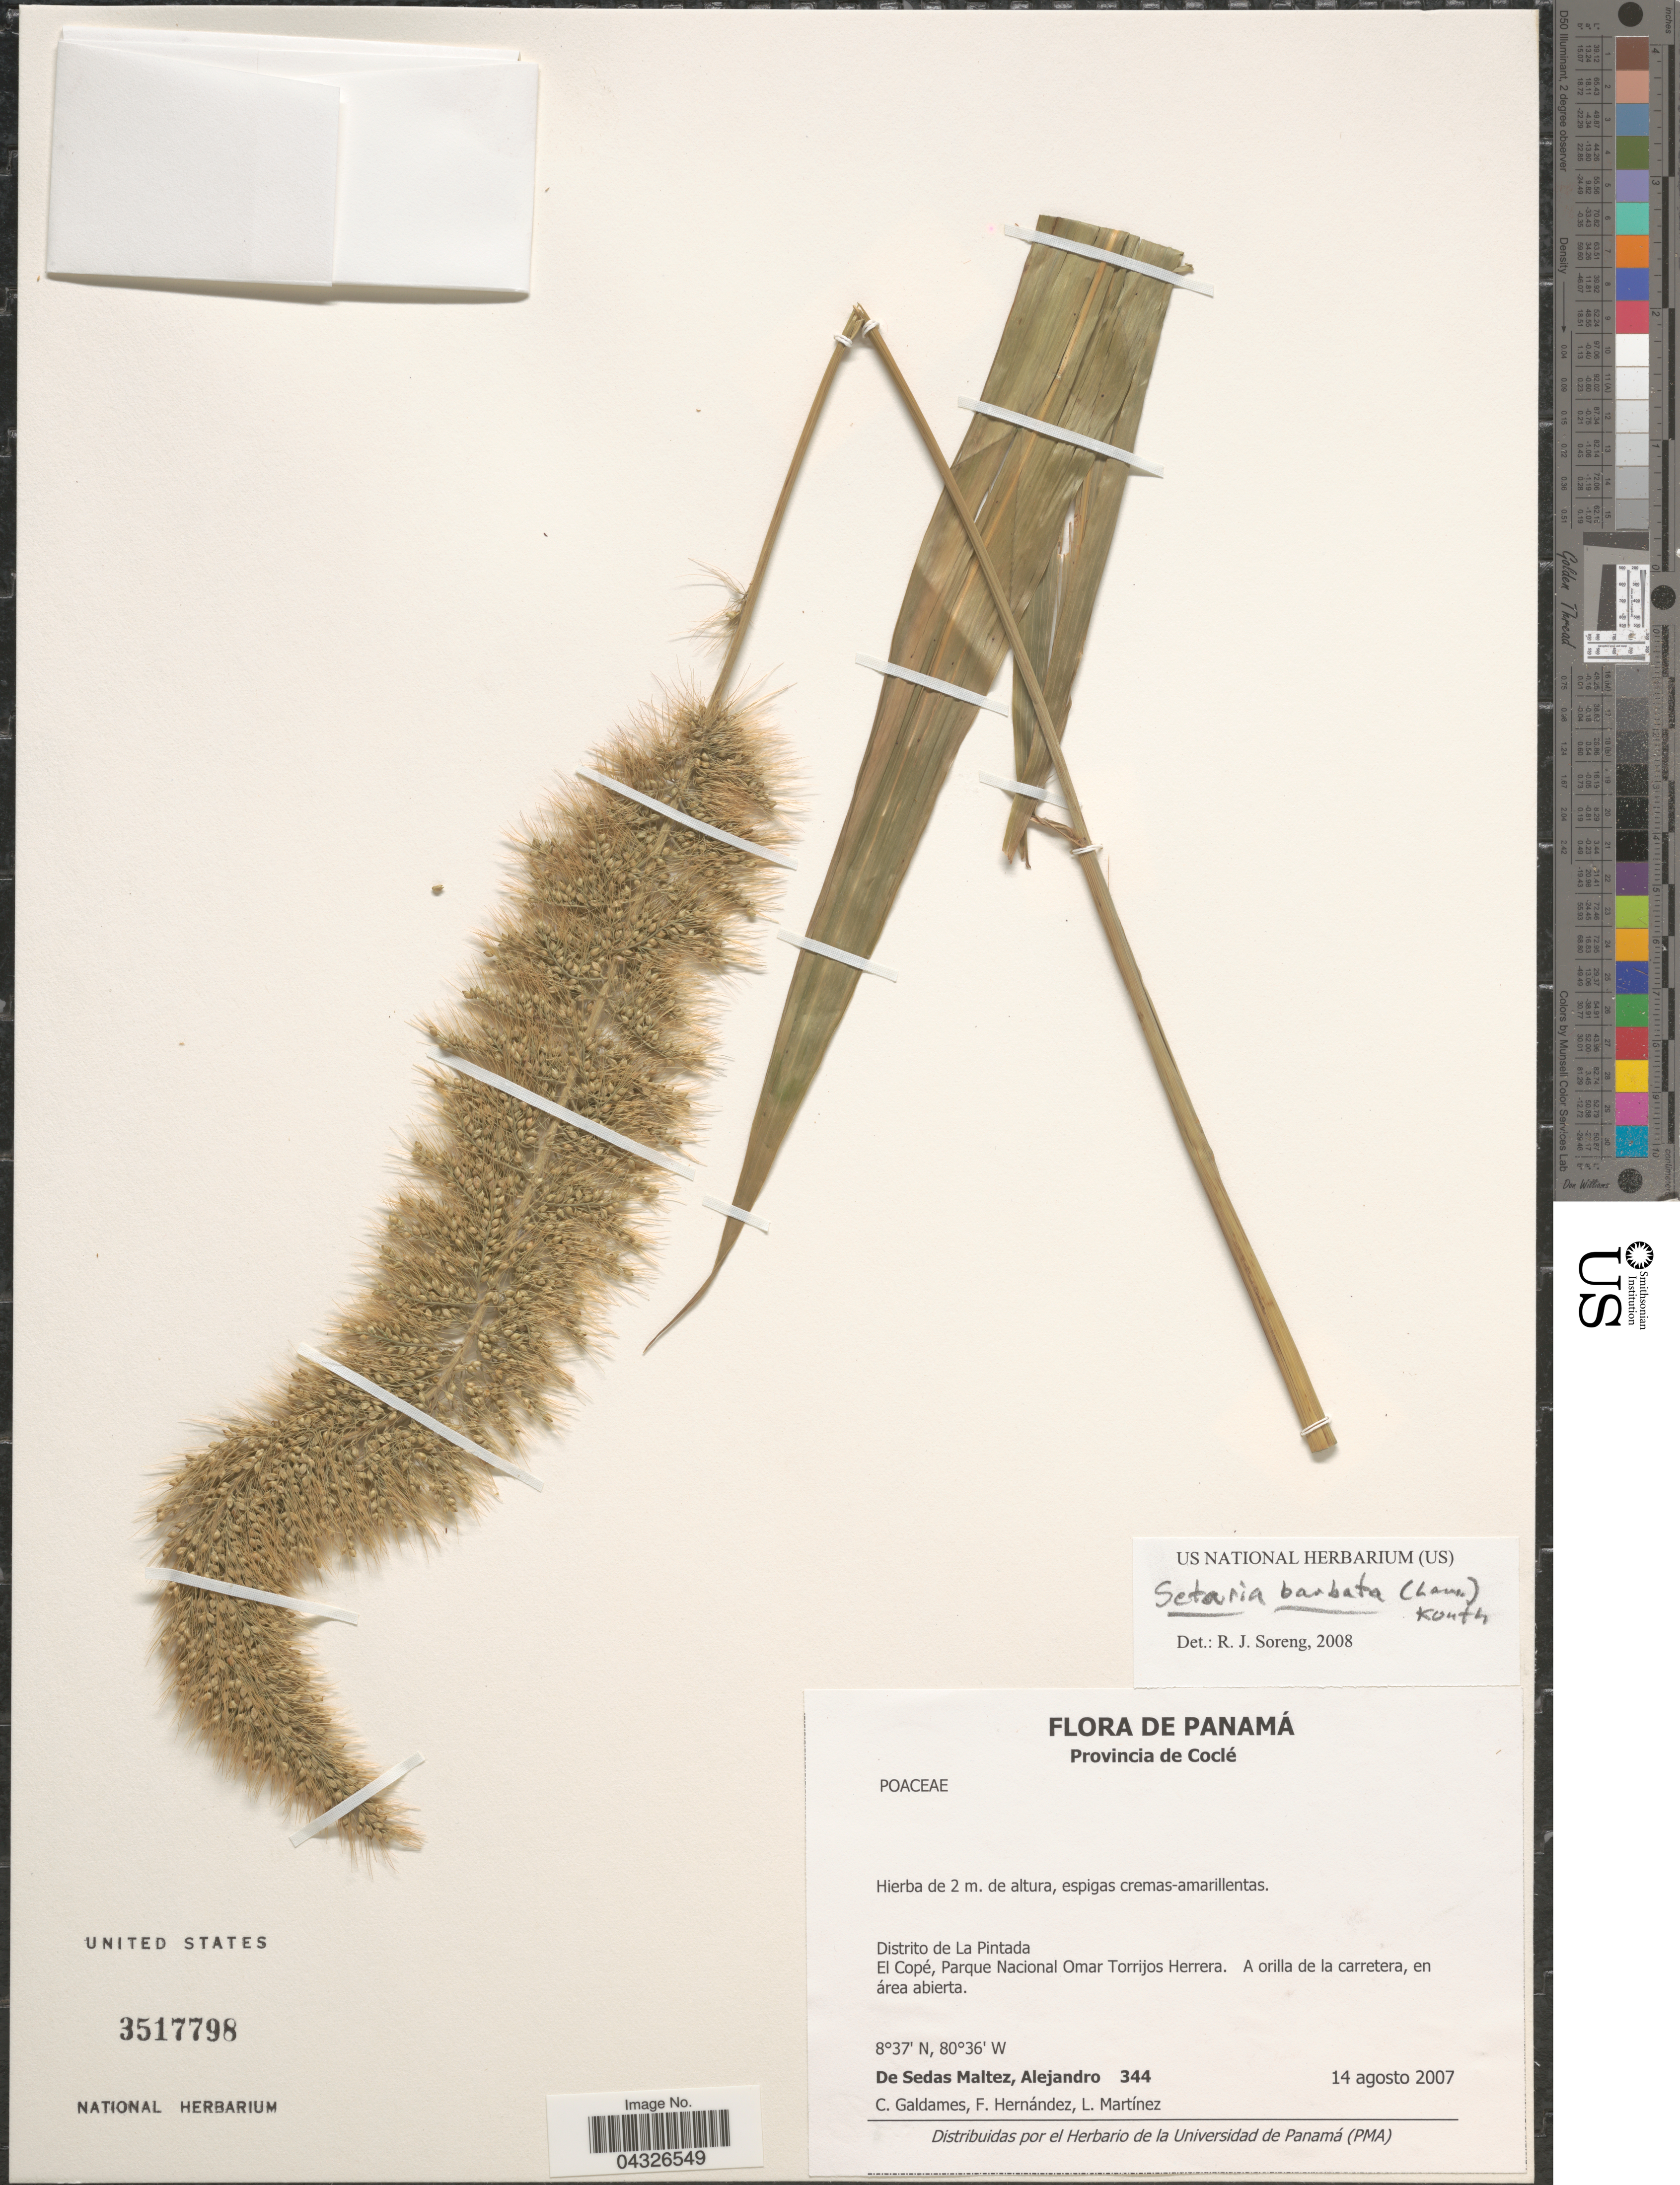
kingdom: Plantae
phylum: Tracheophyta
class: Liliopsida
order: Poales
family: Poaceae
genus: Setaria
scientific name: Setaria barbata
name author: (Lam.) Kunth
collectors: A. De Sedas Maltez, C. Galdames, F. Hernandez & L. Martínez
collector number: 344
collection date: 2007-08-14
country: Panama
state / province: Cocle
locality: Distrito de La Pintada. El Copé, Parque Nacional Omar Torijos Herrera. A orilla de la carretera, en área abierta.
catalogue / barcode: US 3517798